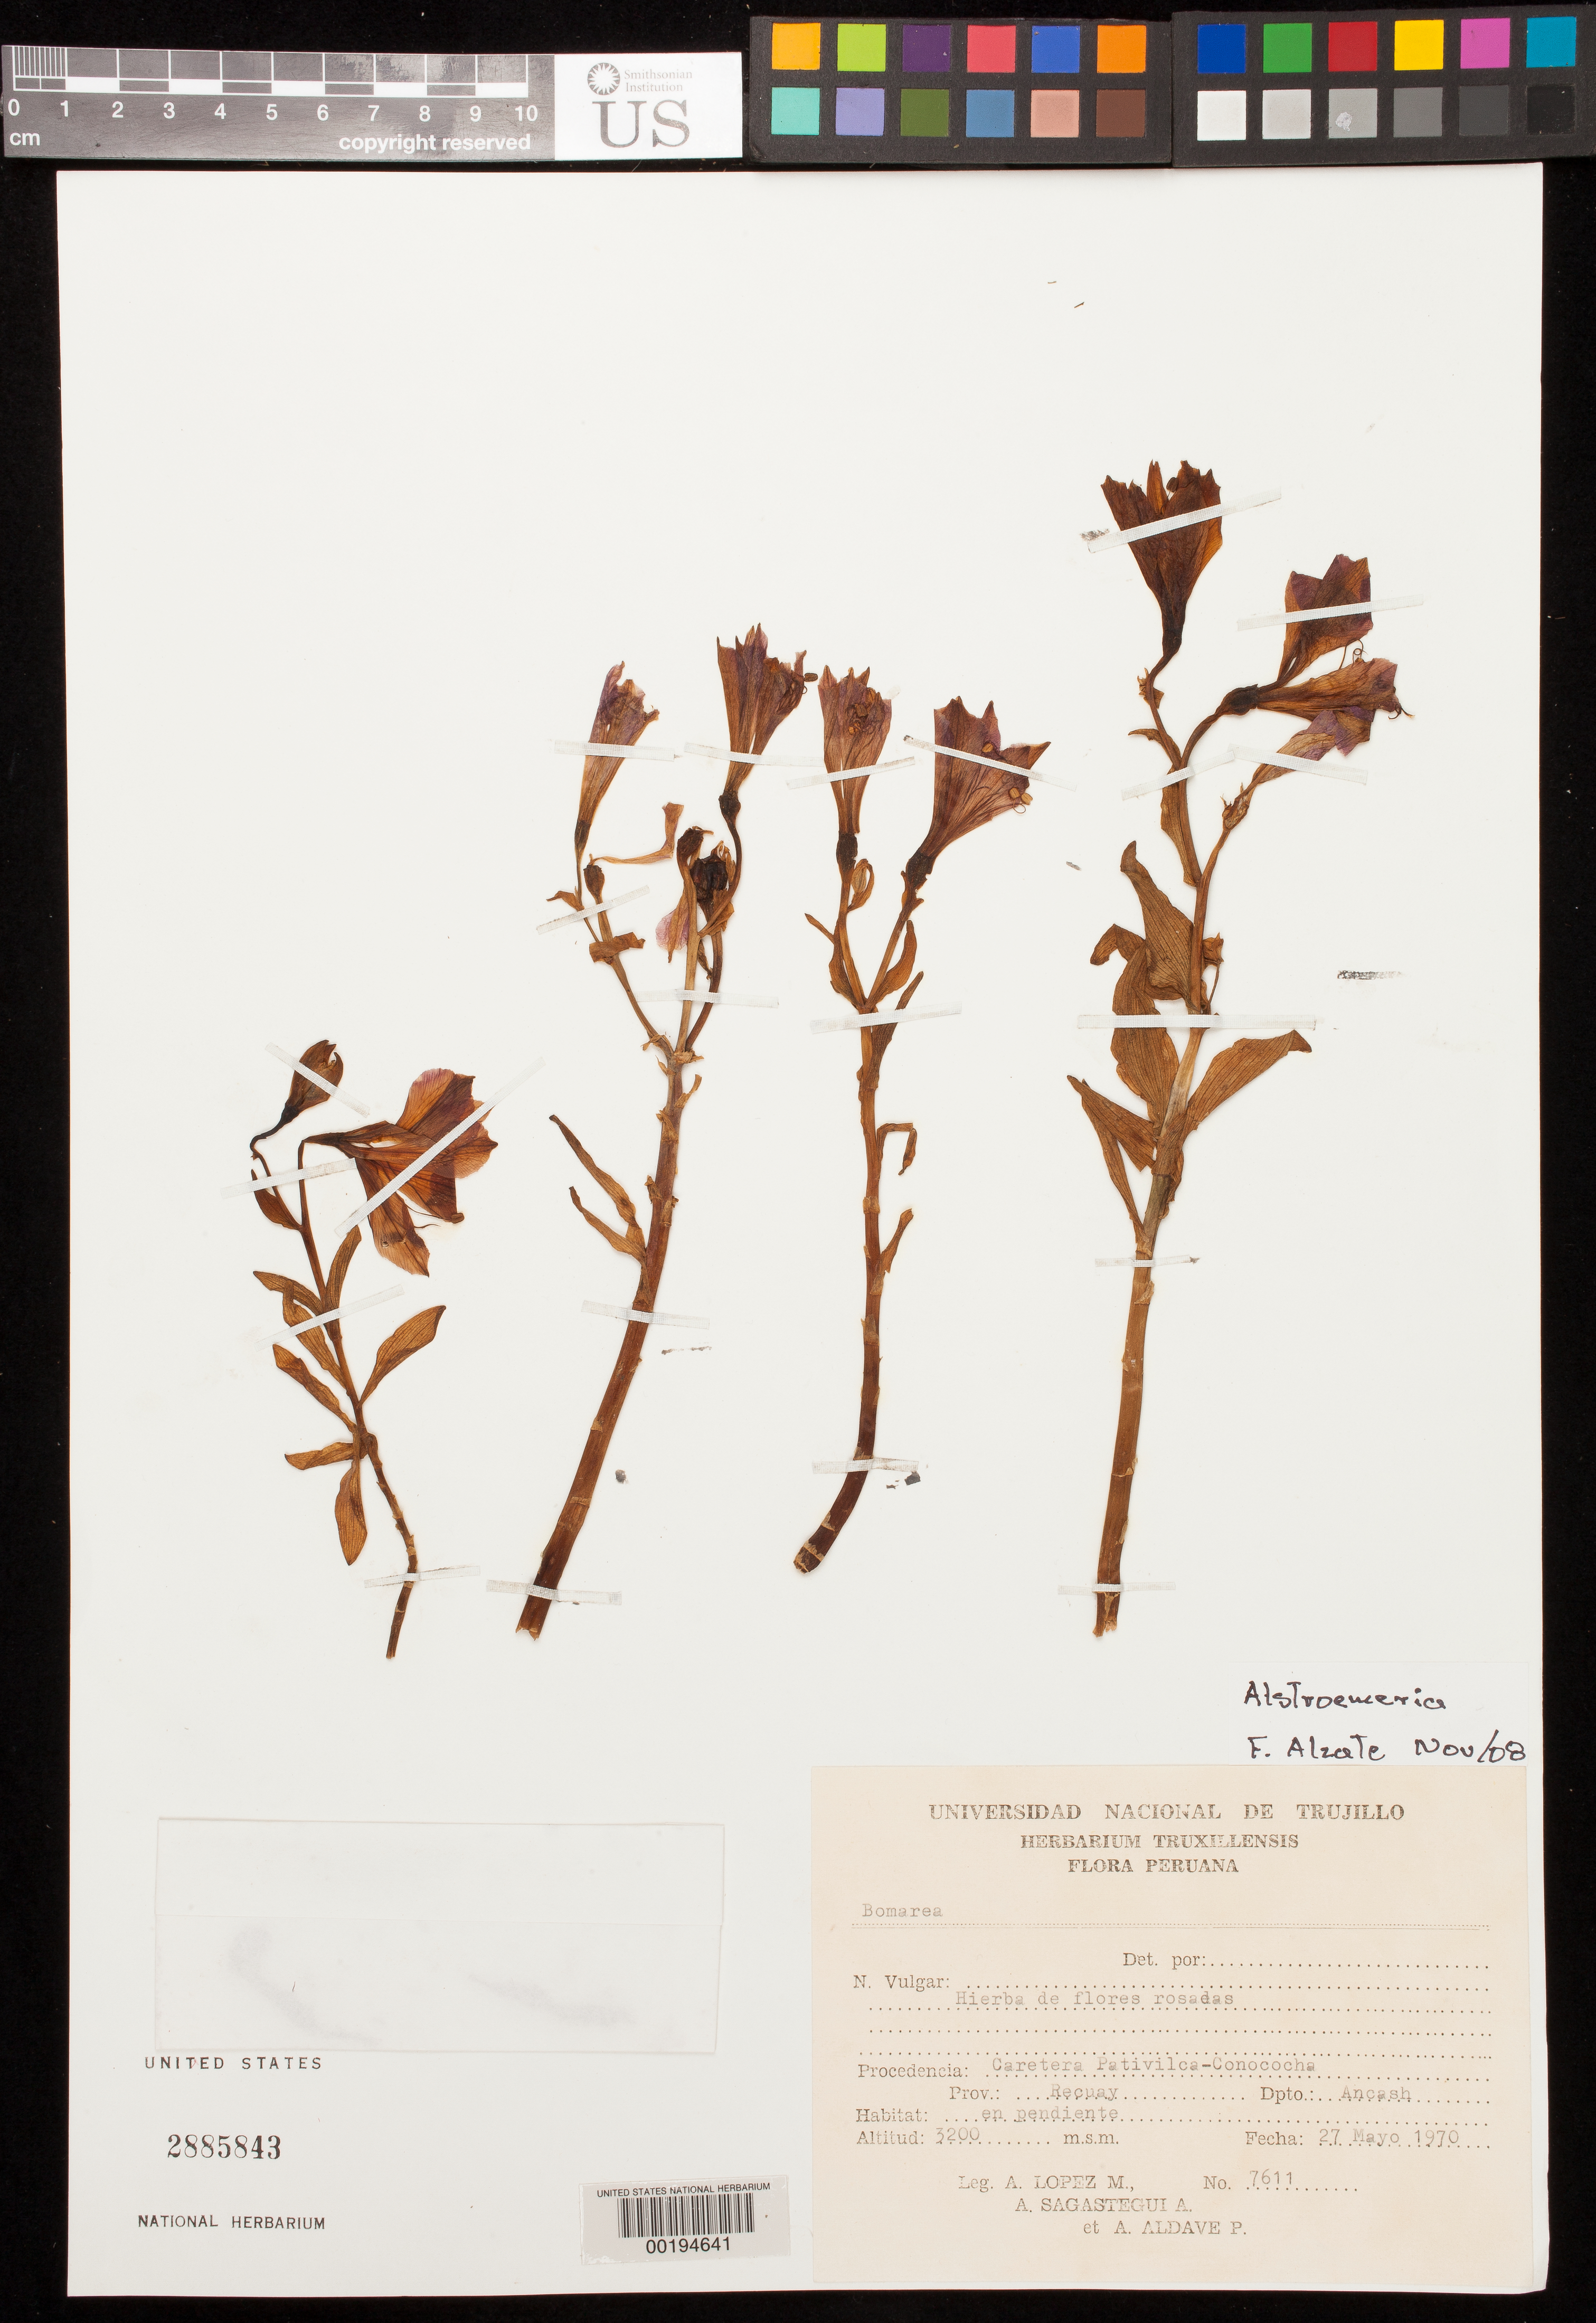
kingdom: Plantae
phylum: Tracheophyta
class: Liliopsida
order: Liliales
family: Alstroemeriaceae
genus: Bomarea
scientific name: Bomarea alstroemeroides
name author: Hofreiter & E. Rodr.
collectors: A. Lopez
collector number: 7611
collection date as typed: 27 May 1970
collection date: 1970-05-27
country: Peru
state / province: Ancash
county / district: Recuay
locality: Carretera Pativilca-Conococha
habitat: On a slope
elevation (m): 3200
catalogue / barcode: US 2885843